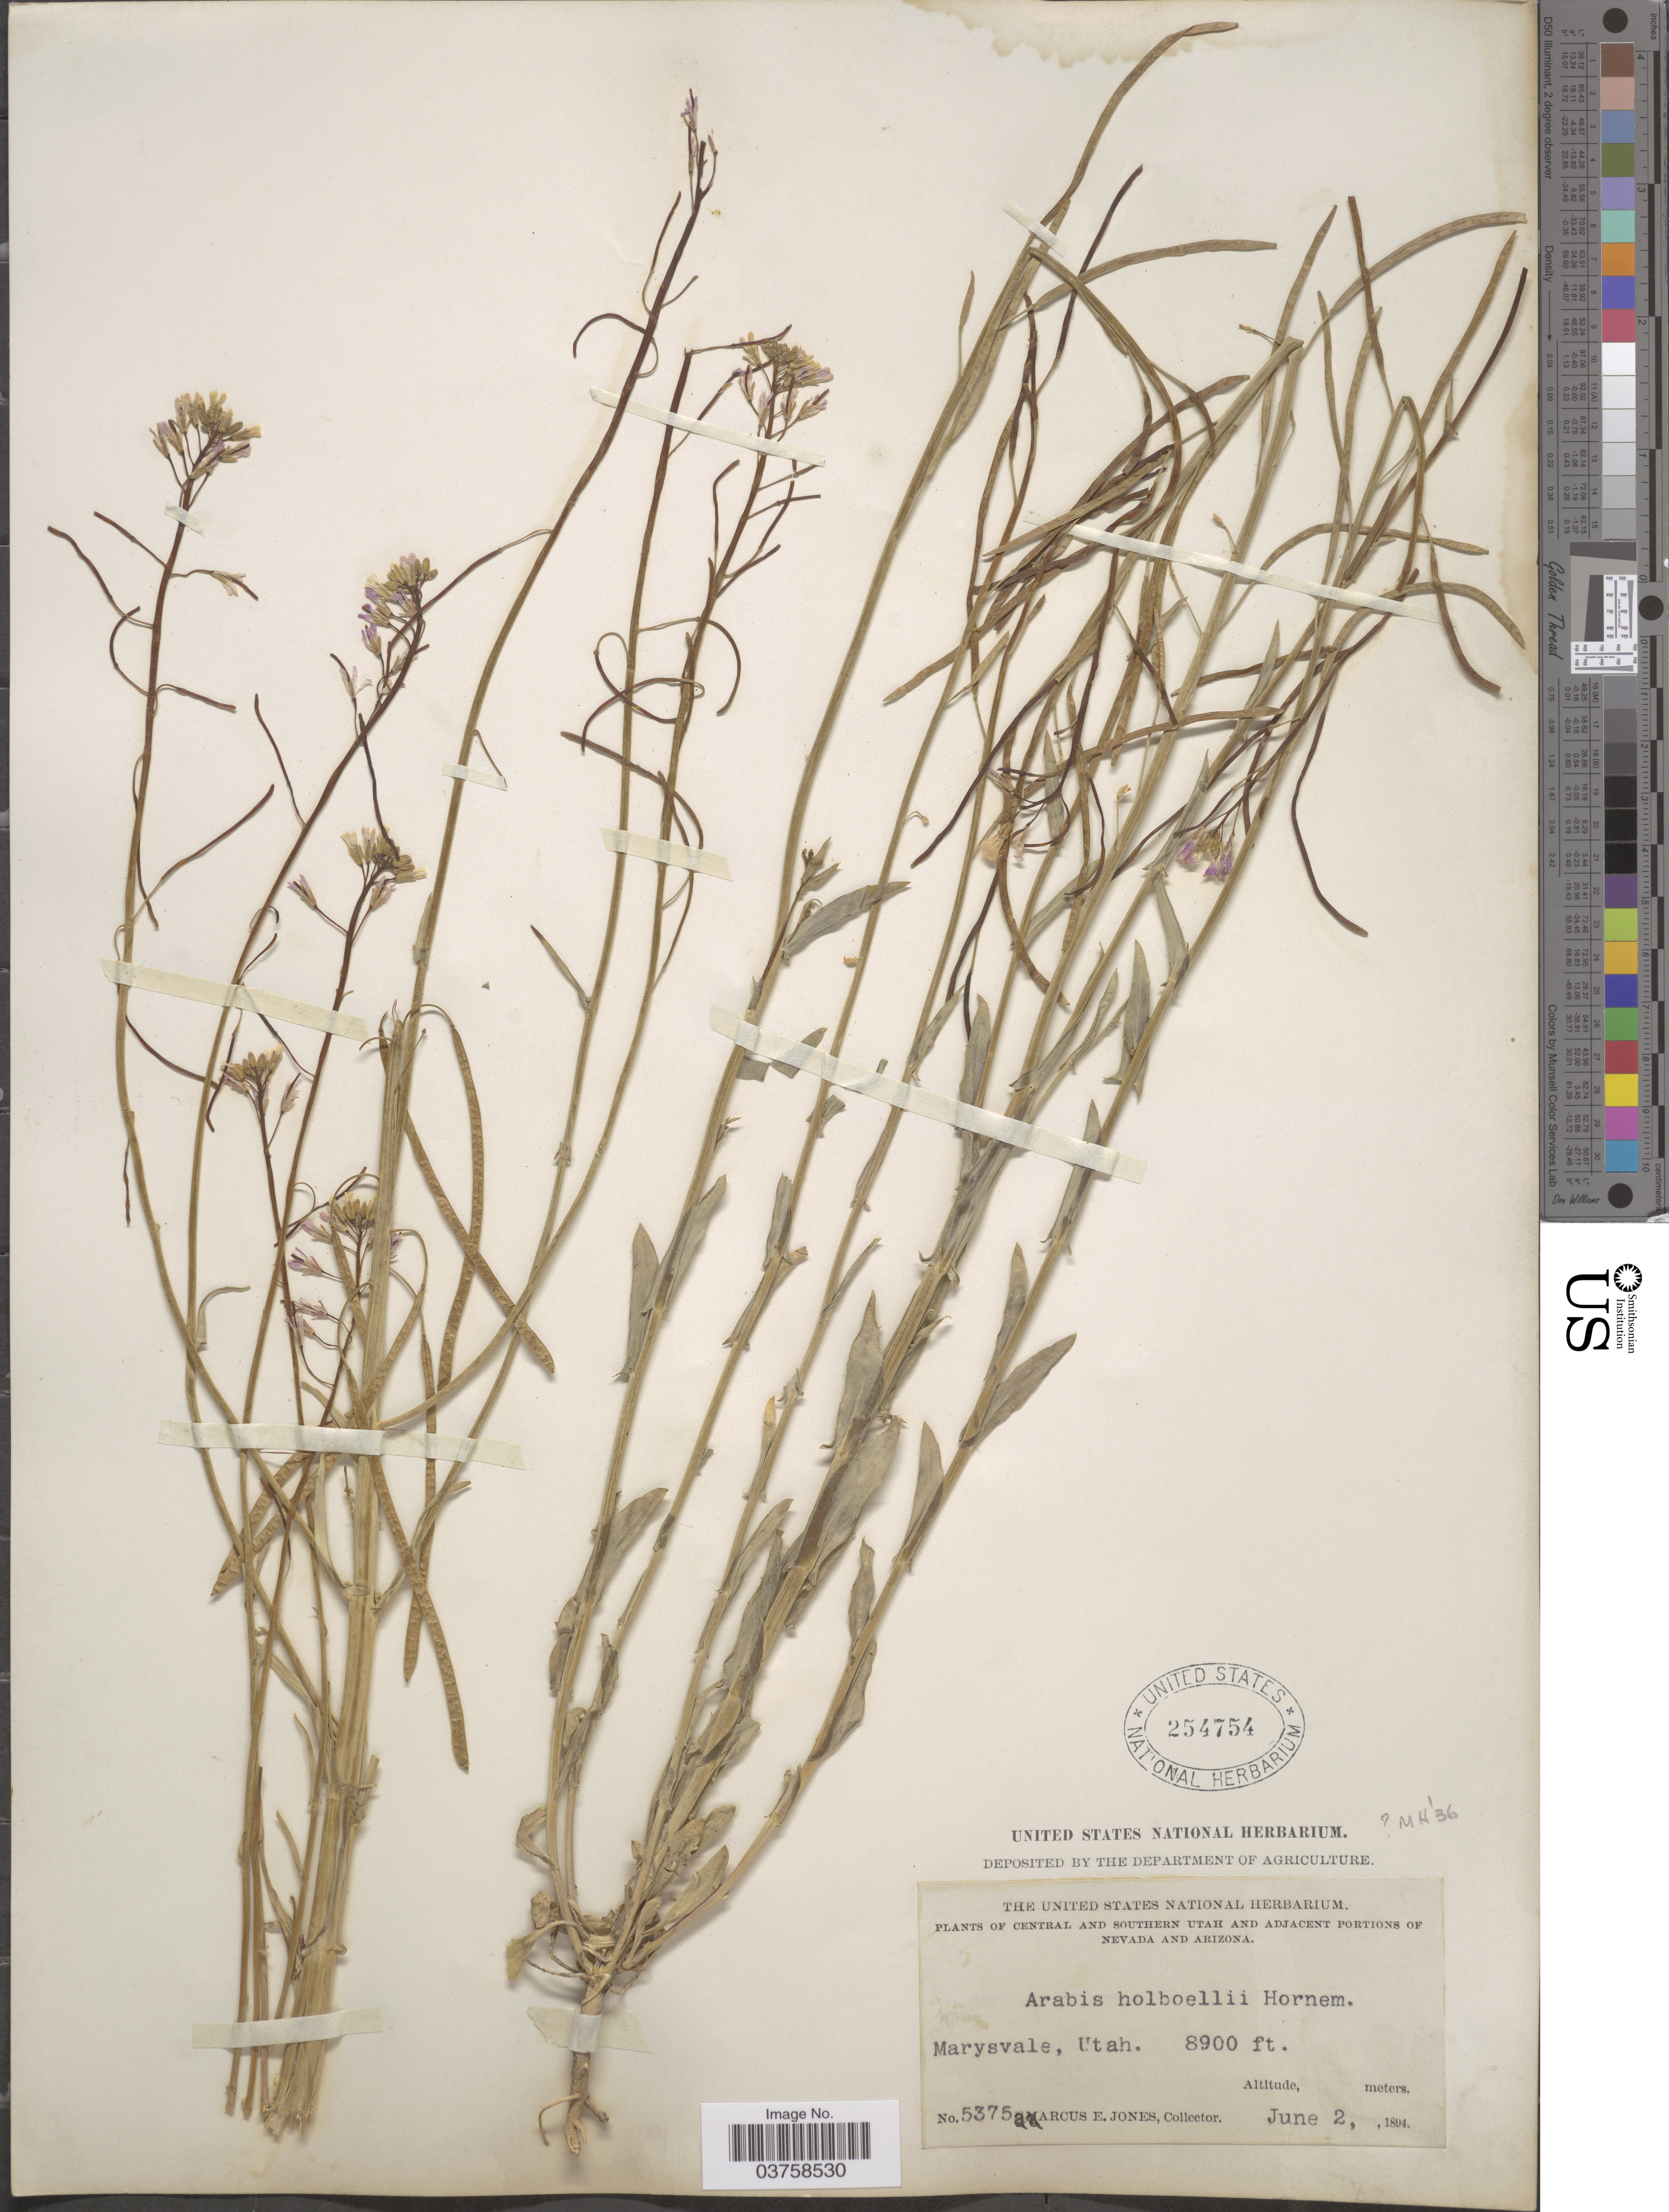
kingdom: Plantae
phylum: Tracheophyta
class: Magnoliopsida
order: Brassicales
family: Brassicaceae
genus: Arabis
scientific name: Arabis perennans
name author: S. Watson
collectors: M. E. Jones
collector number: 5375a!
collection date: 1894-06-02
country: United States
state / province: Utah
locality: Central and Southern Utah. Marysvale.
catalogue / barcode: US 254754